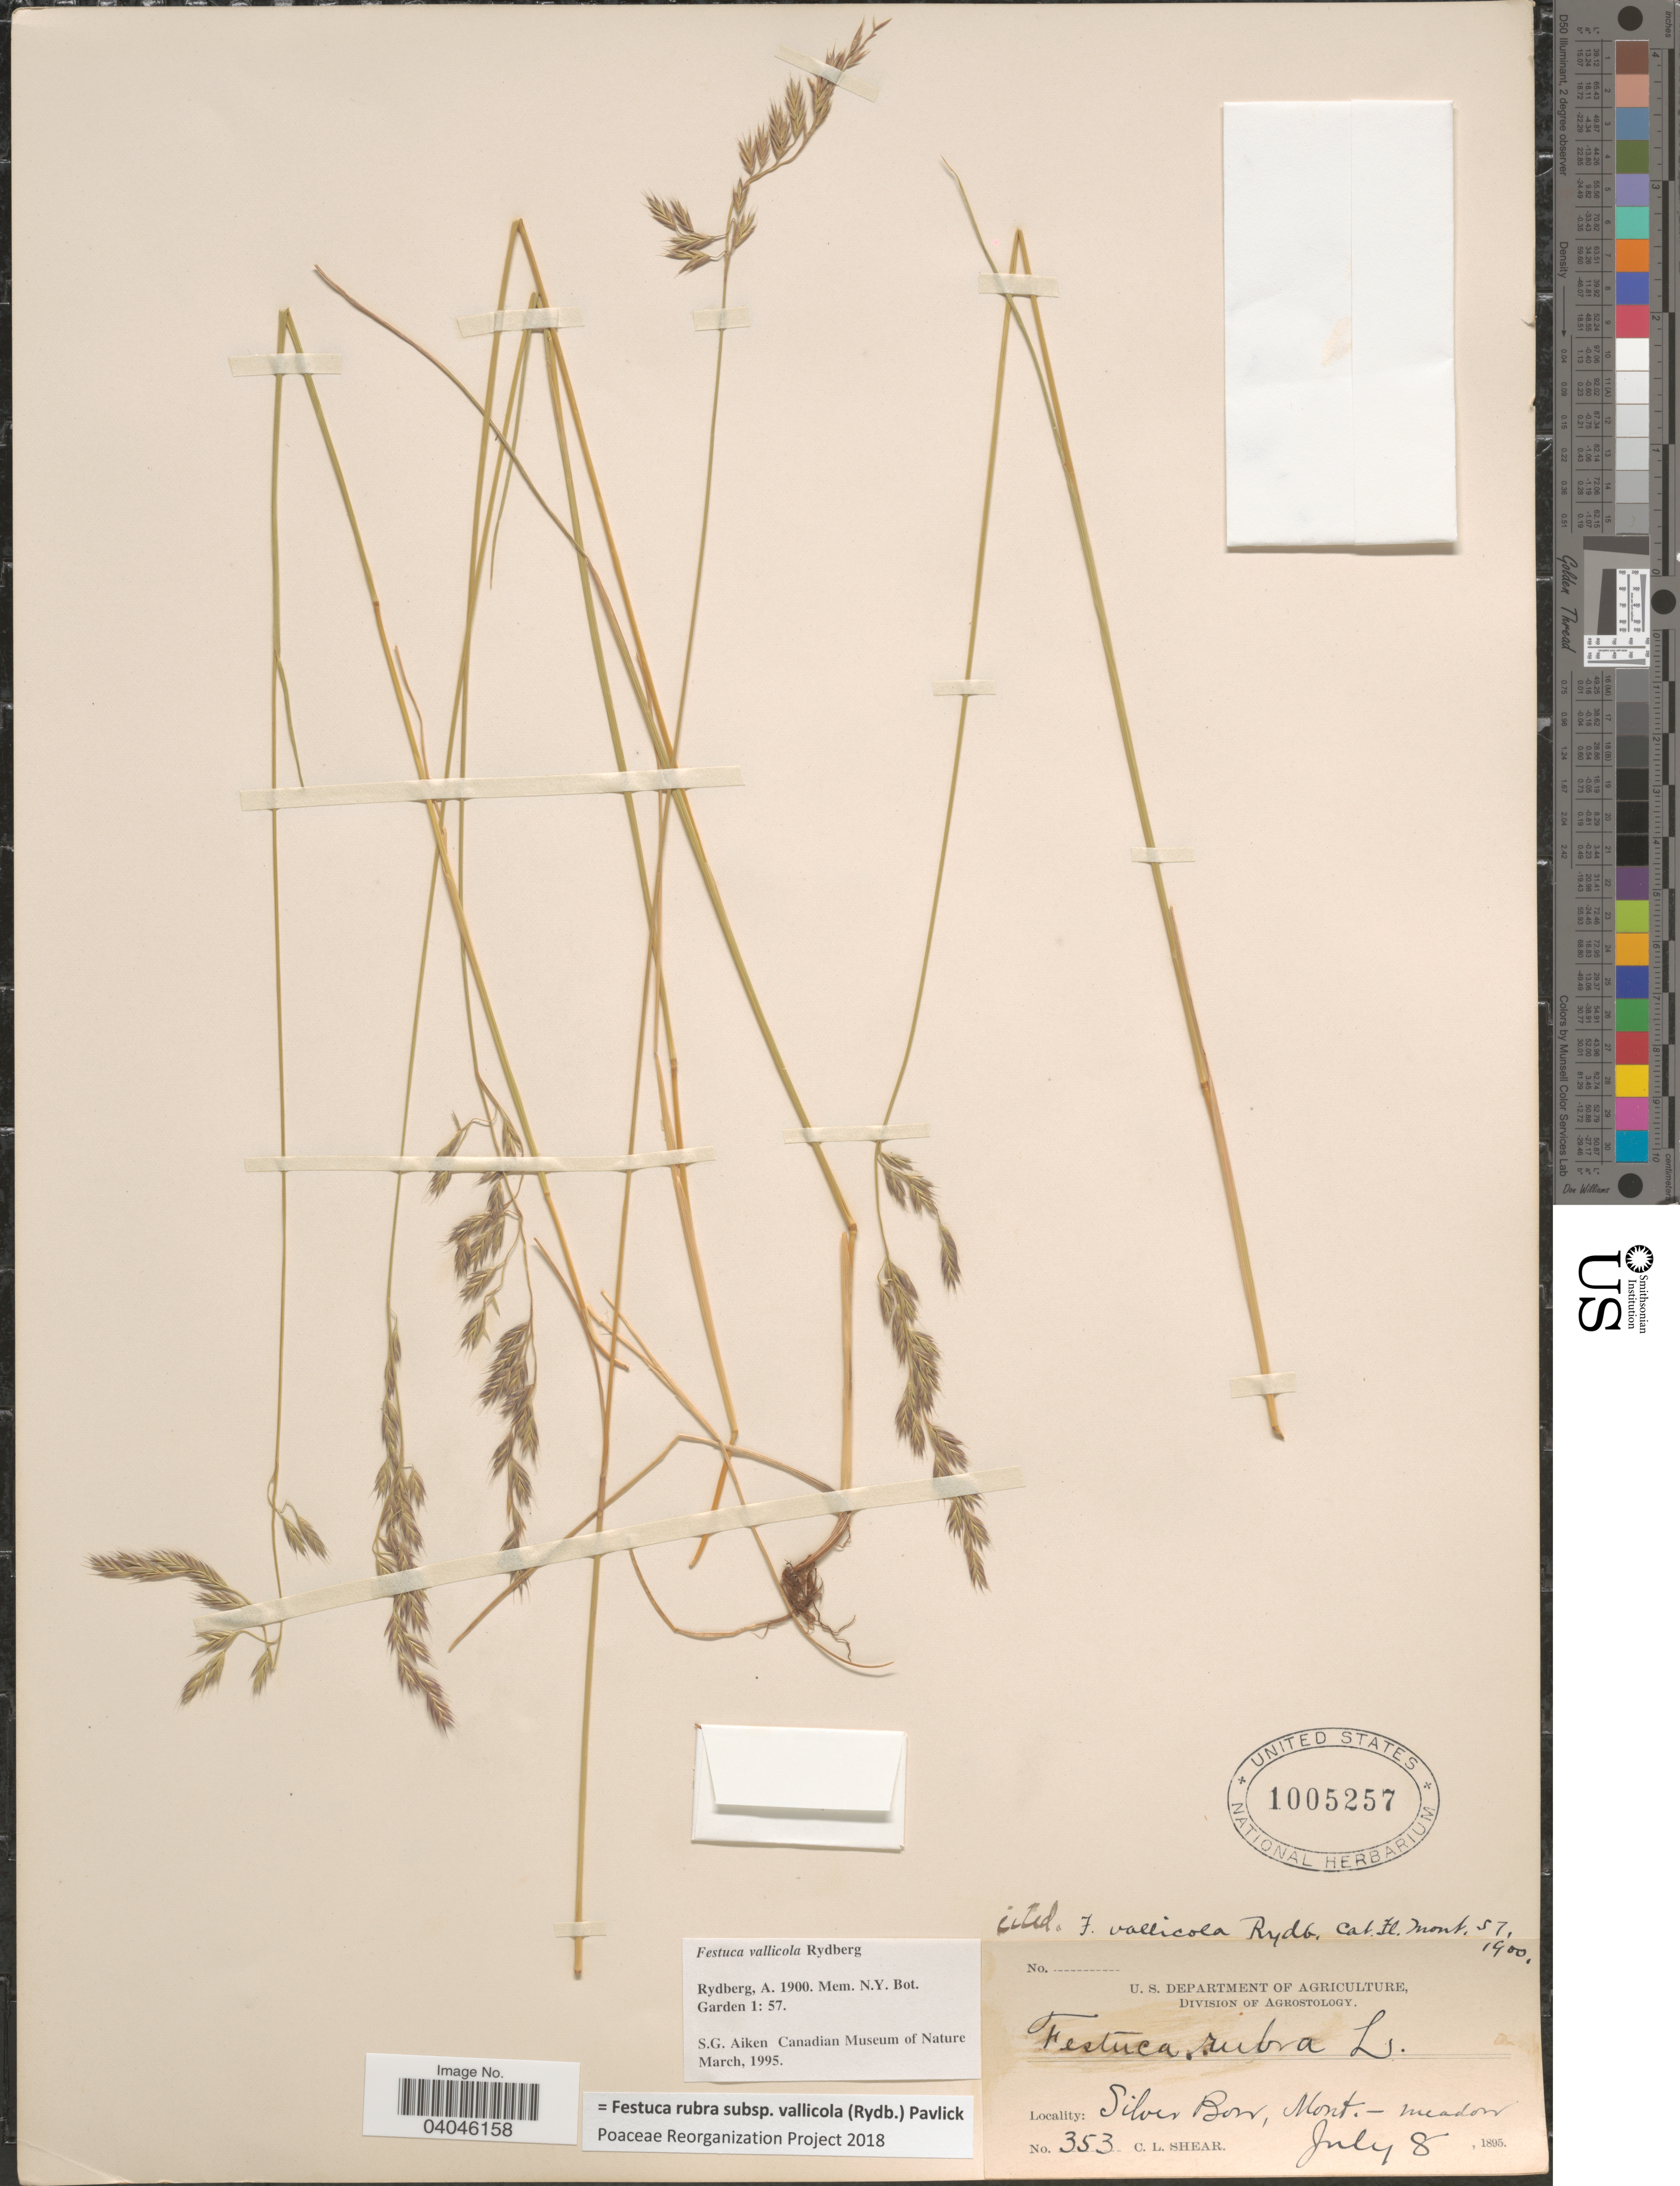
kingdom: Plantae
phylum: Tracheophyta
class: Liliopsida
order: Poales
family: Poaceae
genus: Festuca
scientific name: Festuca vallicola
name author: Rydb.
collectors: C. L. Shear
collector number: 353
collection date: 1895-07-08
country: United States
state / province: Montana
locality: Silver Bow.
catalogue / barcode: US 1005257